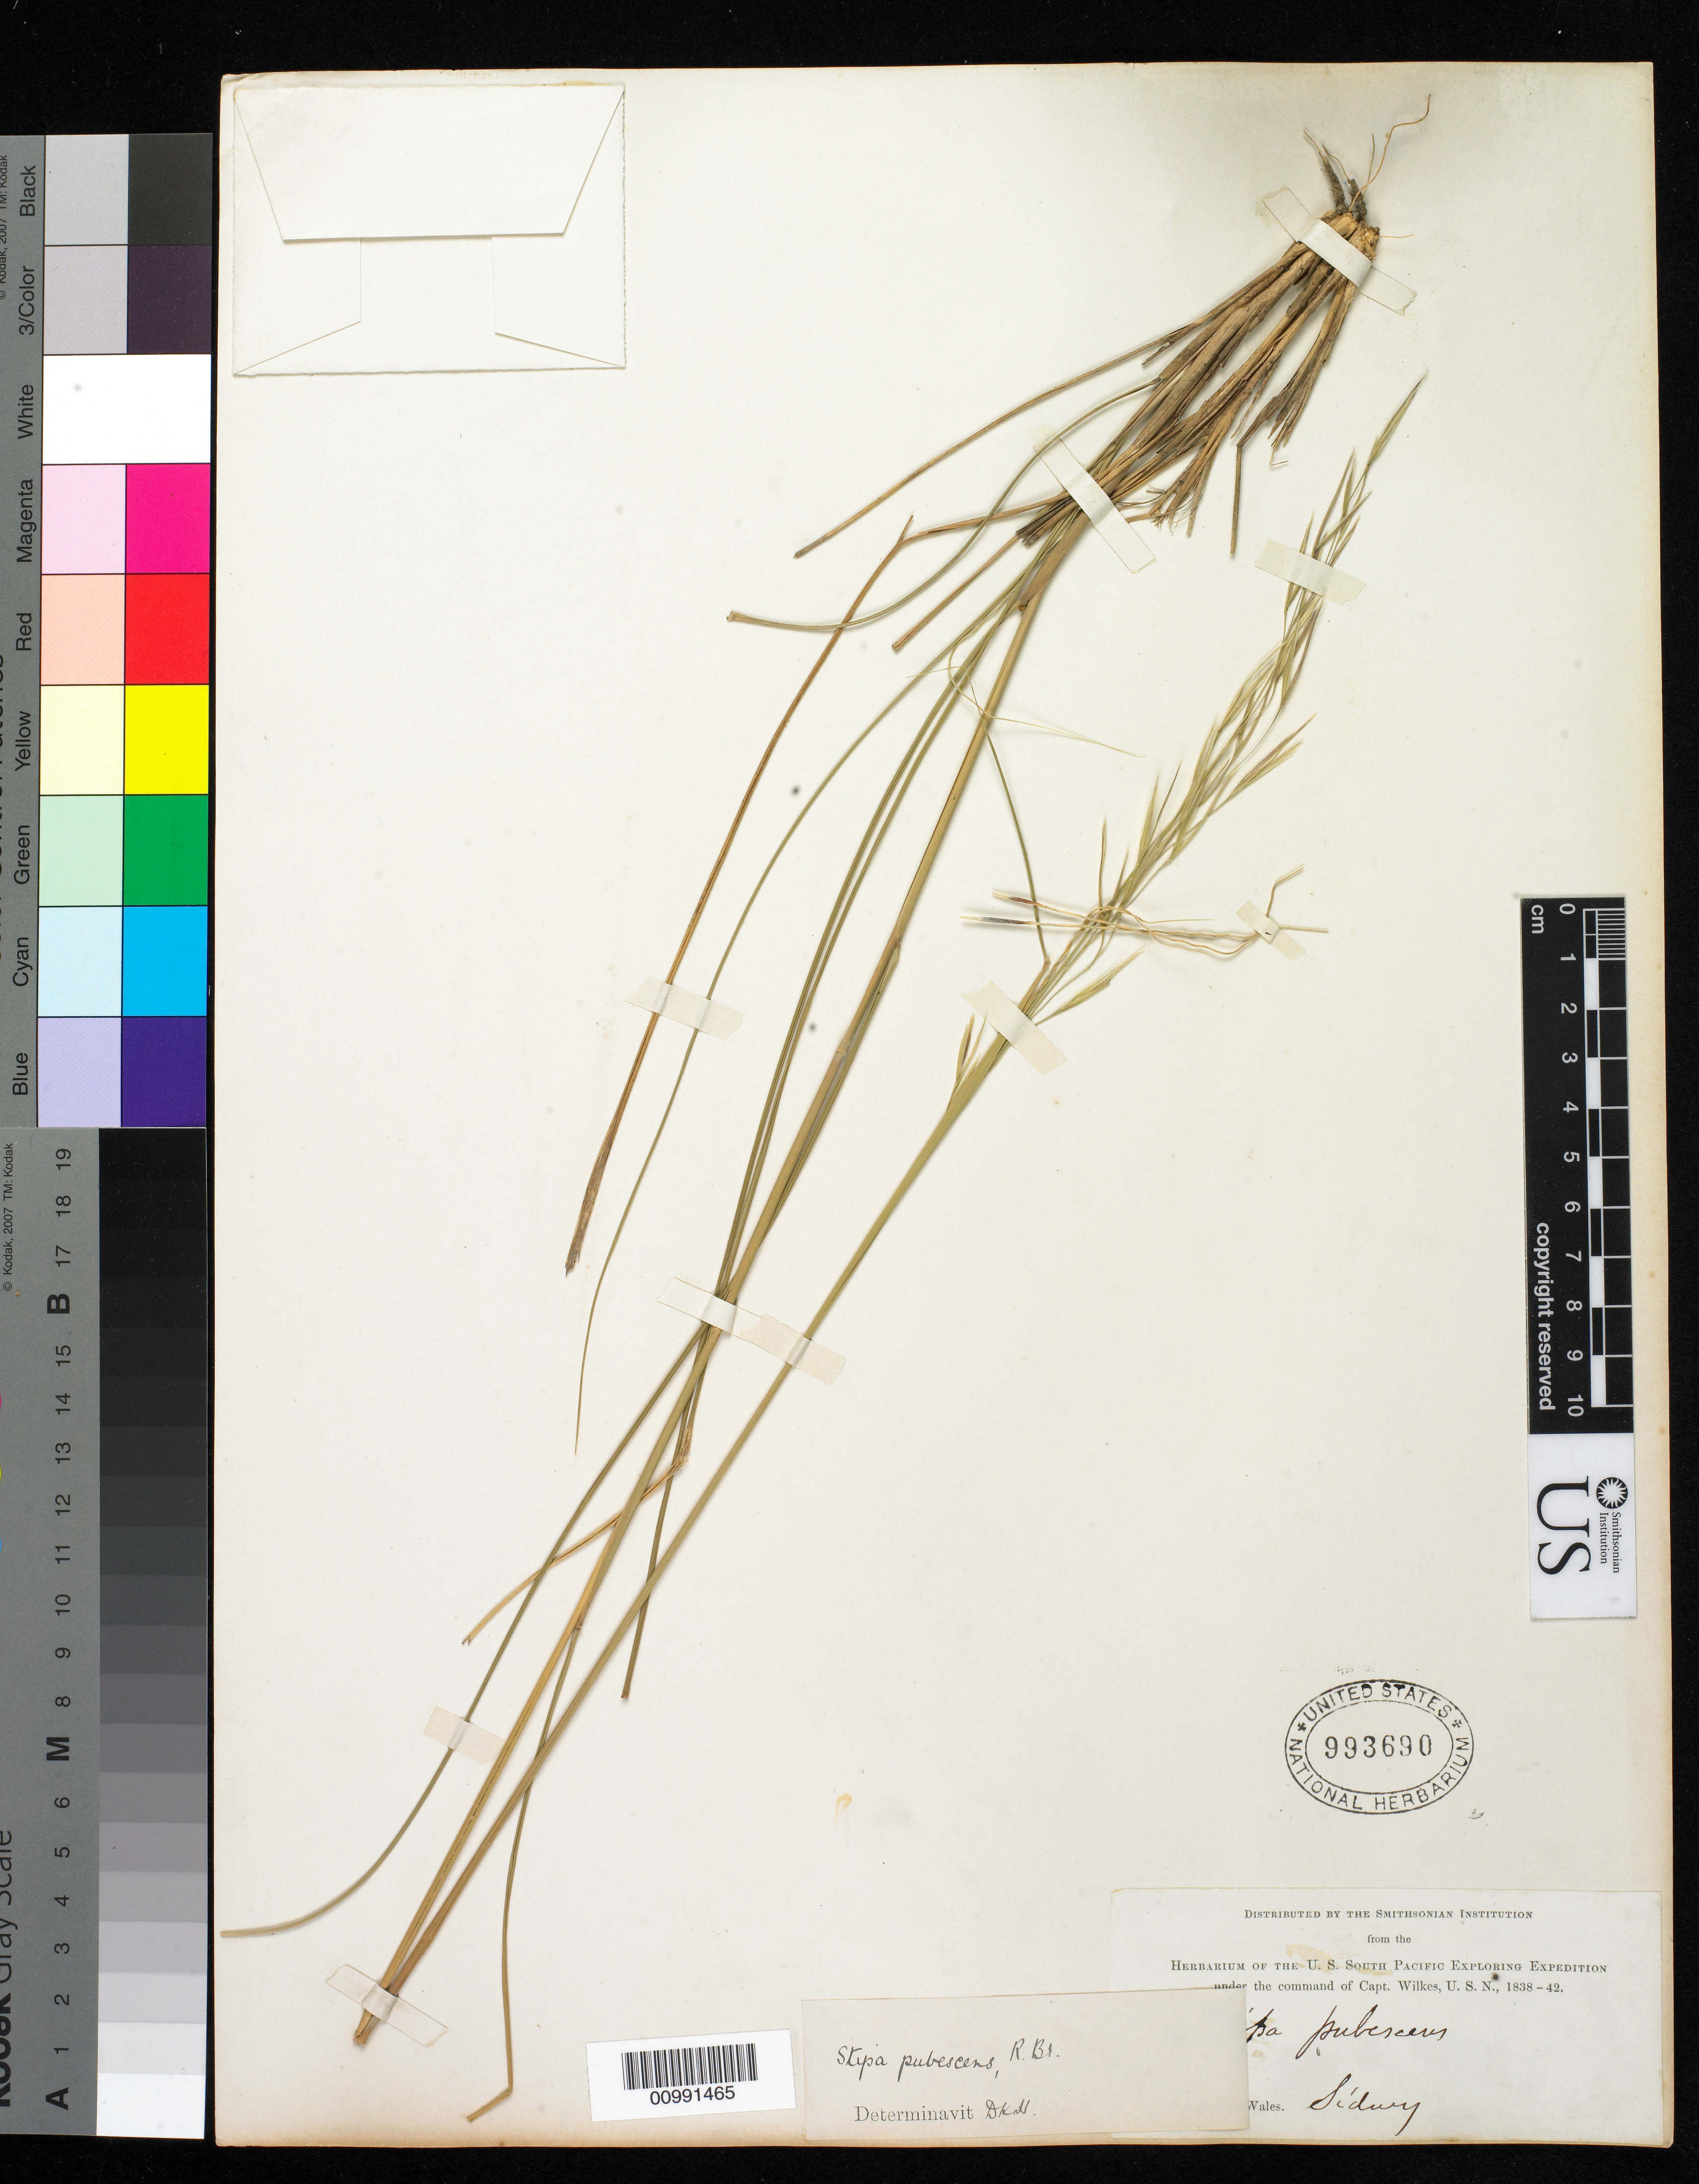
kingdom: Plantae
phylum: Tracheophyta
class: Liliopsida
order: Poales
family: Poaceae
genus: Austrostipa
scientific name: Austrostipa pubescens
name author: (R. Br.) S.W.L. Jacobs & J. Everett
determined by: Poaceae Reorganization Project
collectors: Wilkes Explor. Exped.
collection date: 1838/1842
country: Australia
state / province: New South Wales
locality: Sydney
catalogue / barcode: US 993690